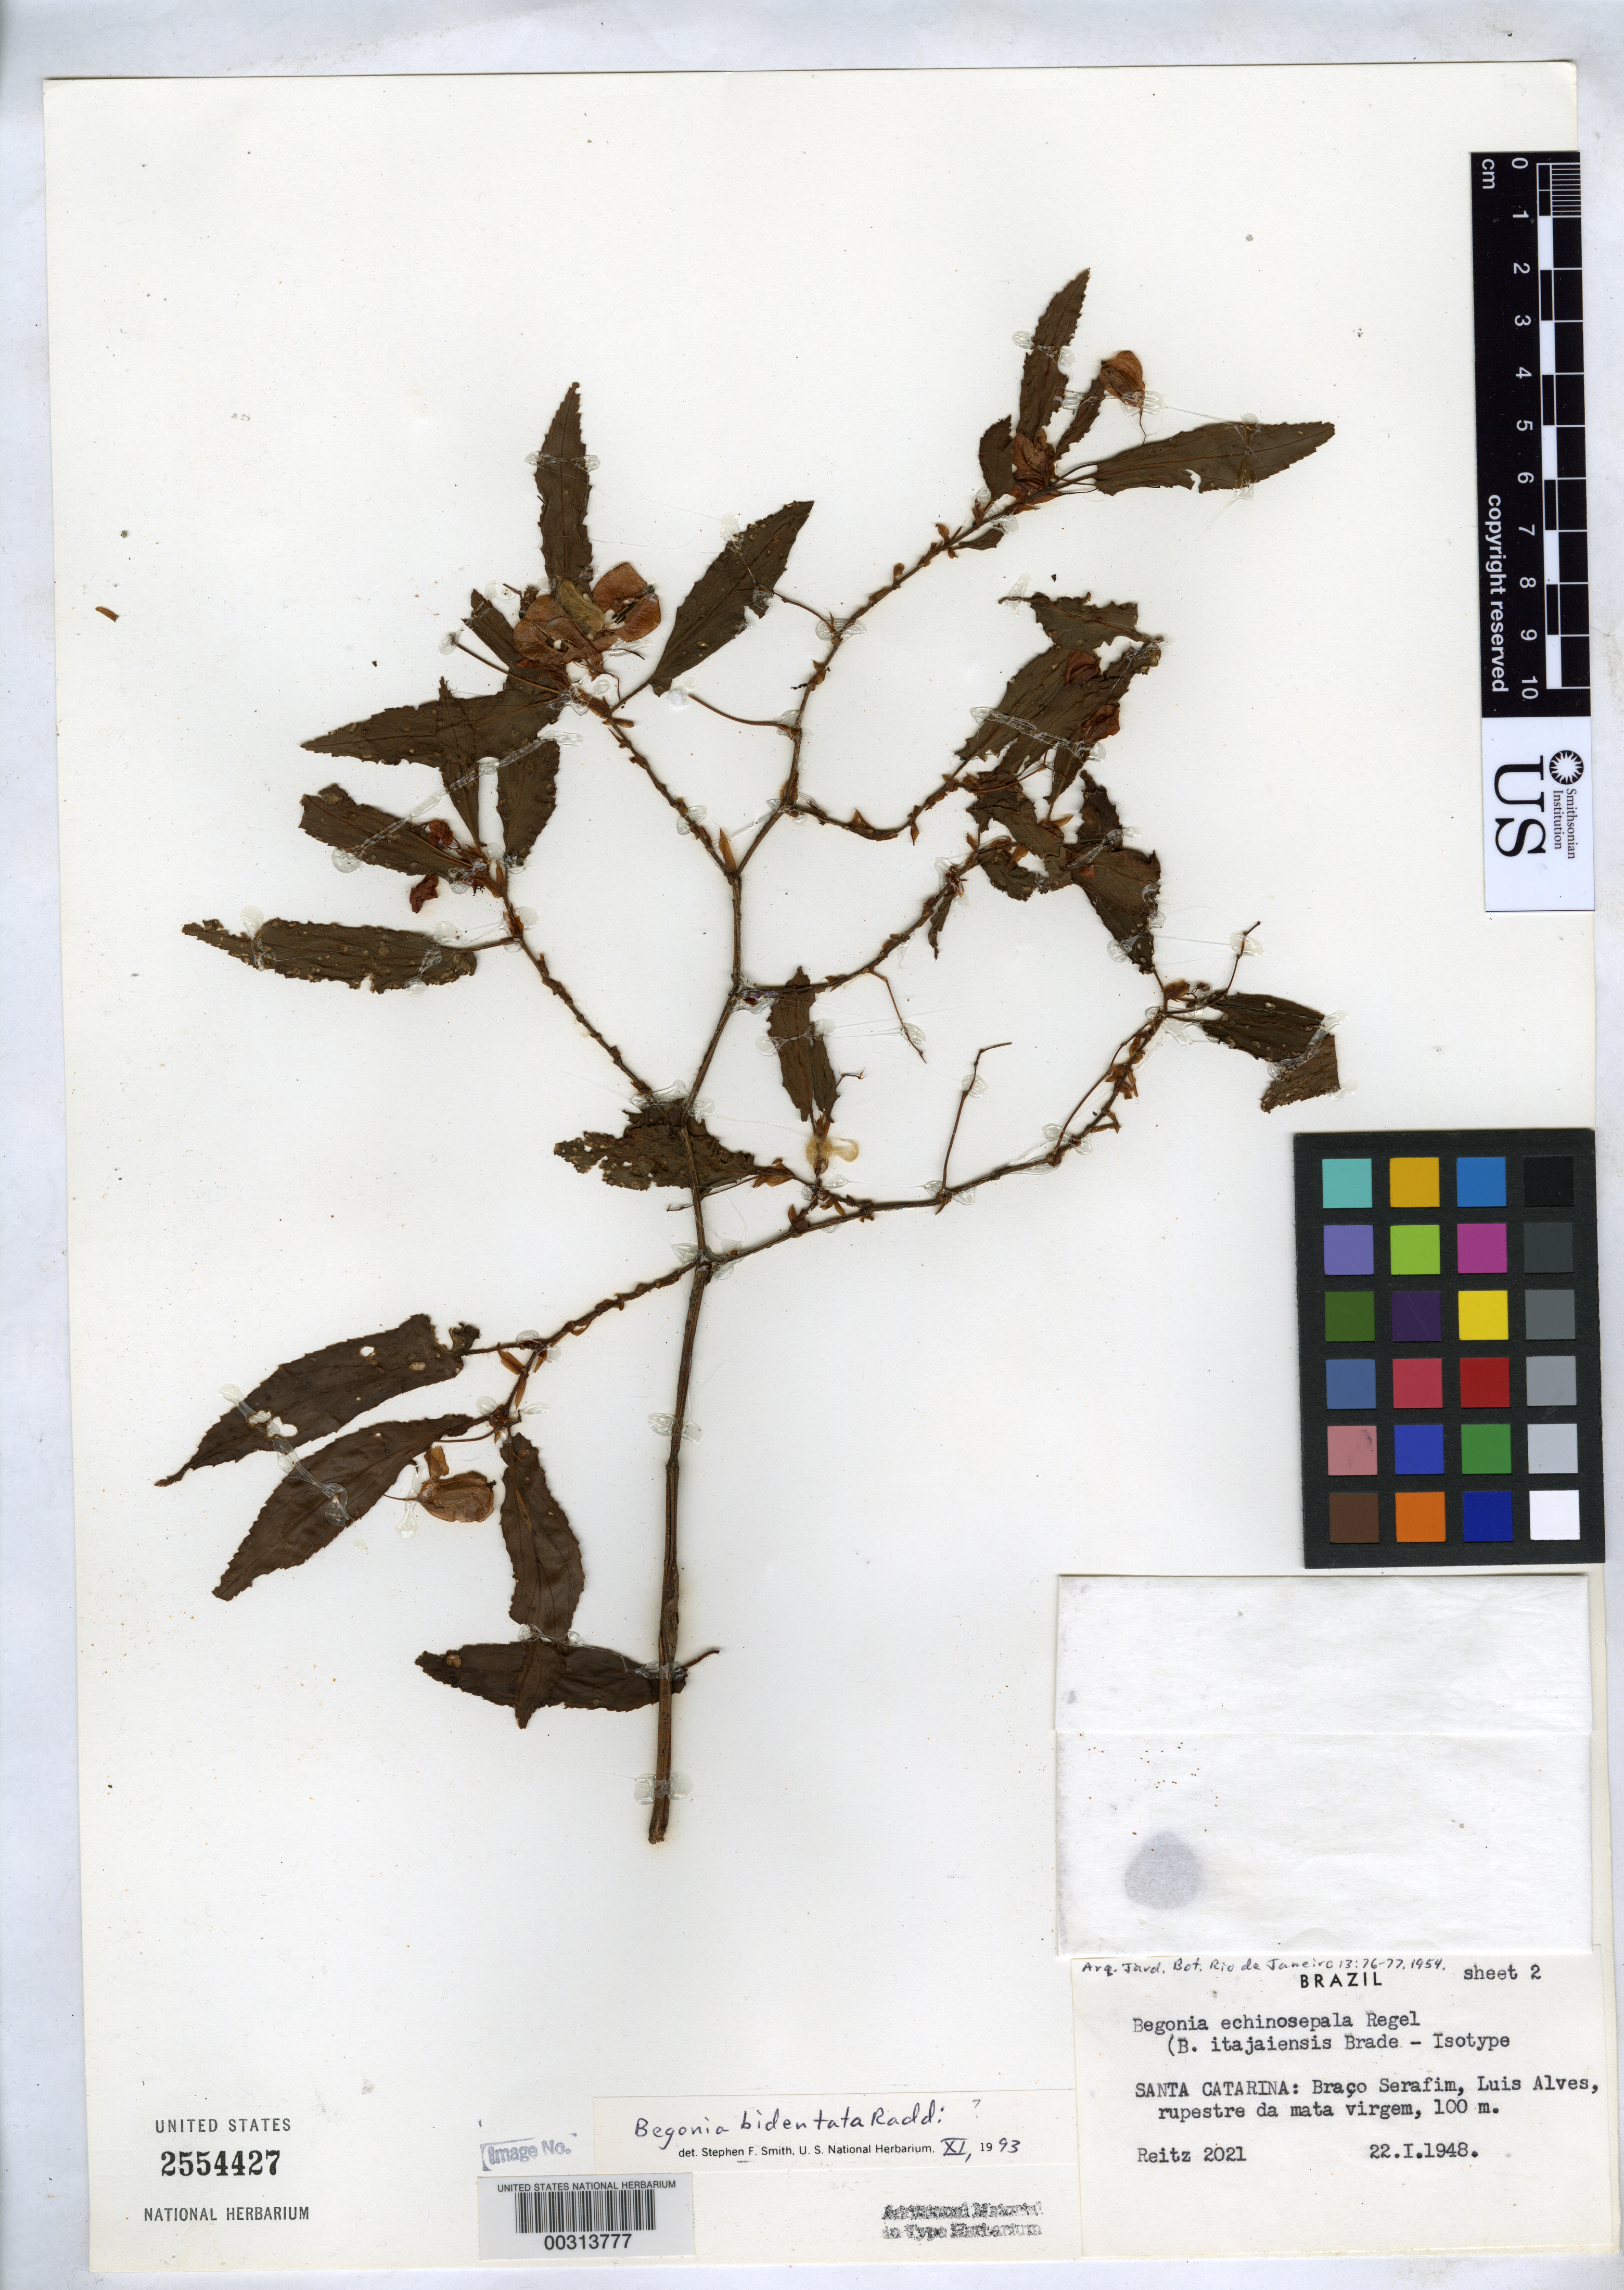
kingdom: Plantae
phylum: Tracheophyta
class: Magnoliopsida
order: Cucurbitales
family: Begoniaceae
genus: Begonia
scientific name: Begonia itajaiensis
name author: Brade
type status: Isotype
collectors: R. Reitz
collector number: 2021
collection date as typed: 22 Jan 1948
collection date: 1948-01-22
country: Brazil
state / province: Santa Catarina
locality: Braco searfim, luis alves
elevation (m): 100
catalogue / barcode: US 2554427